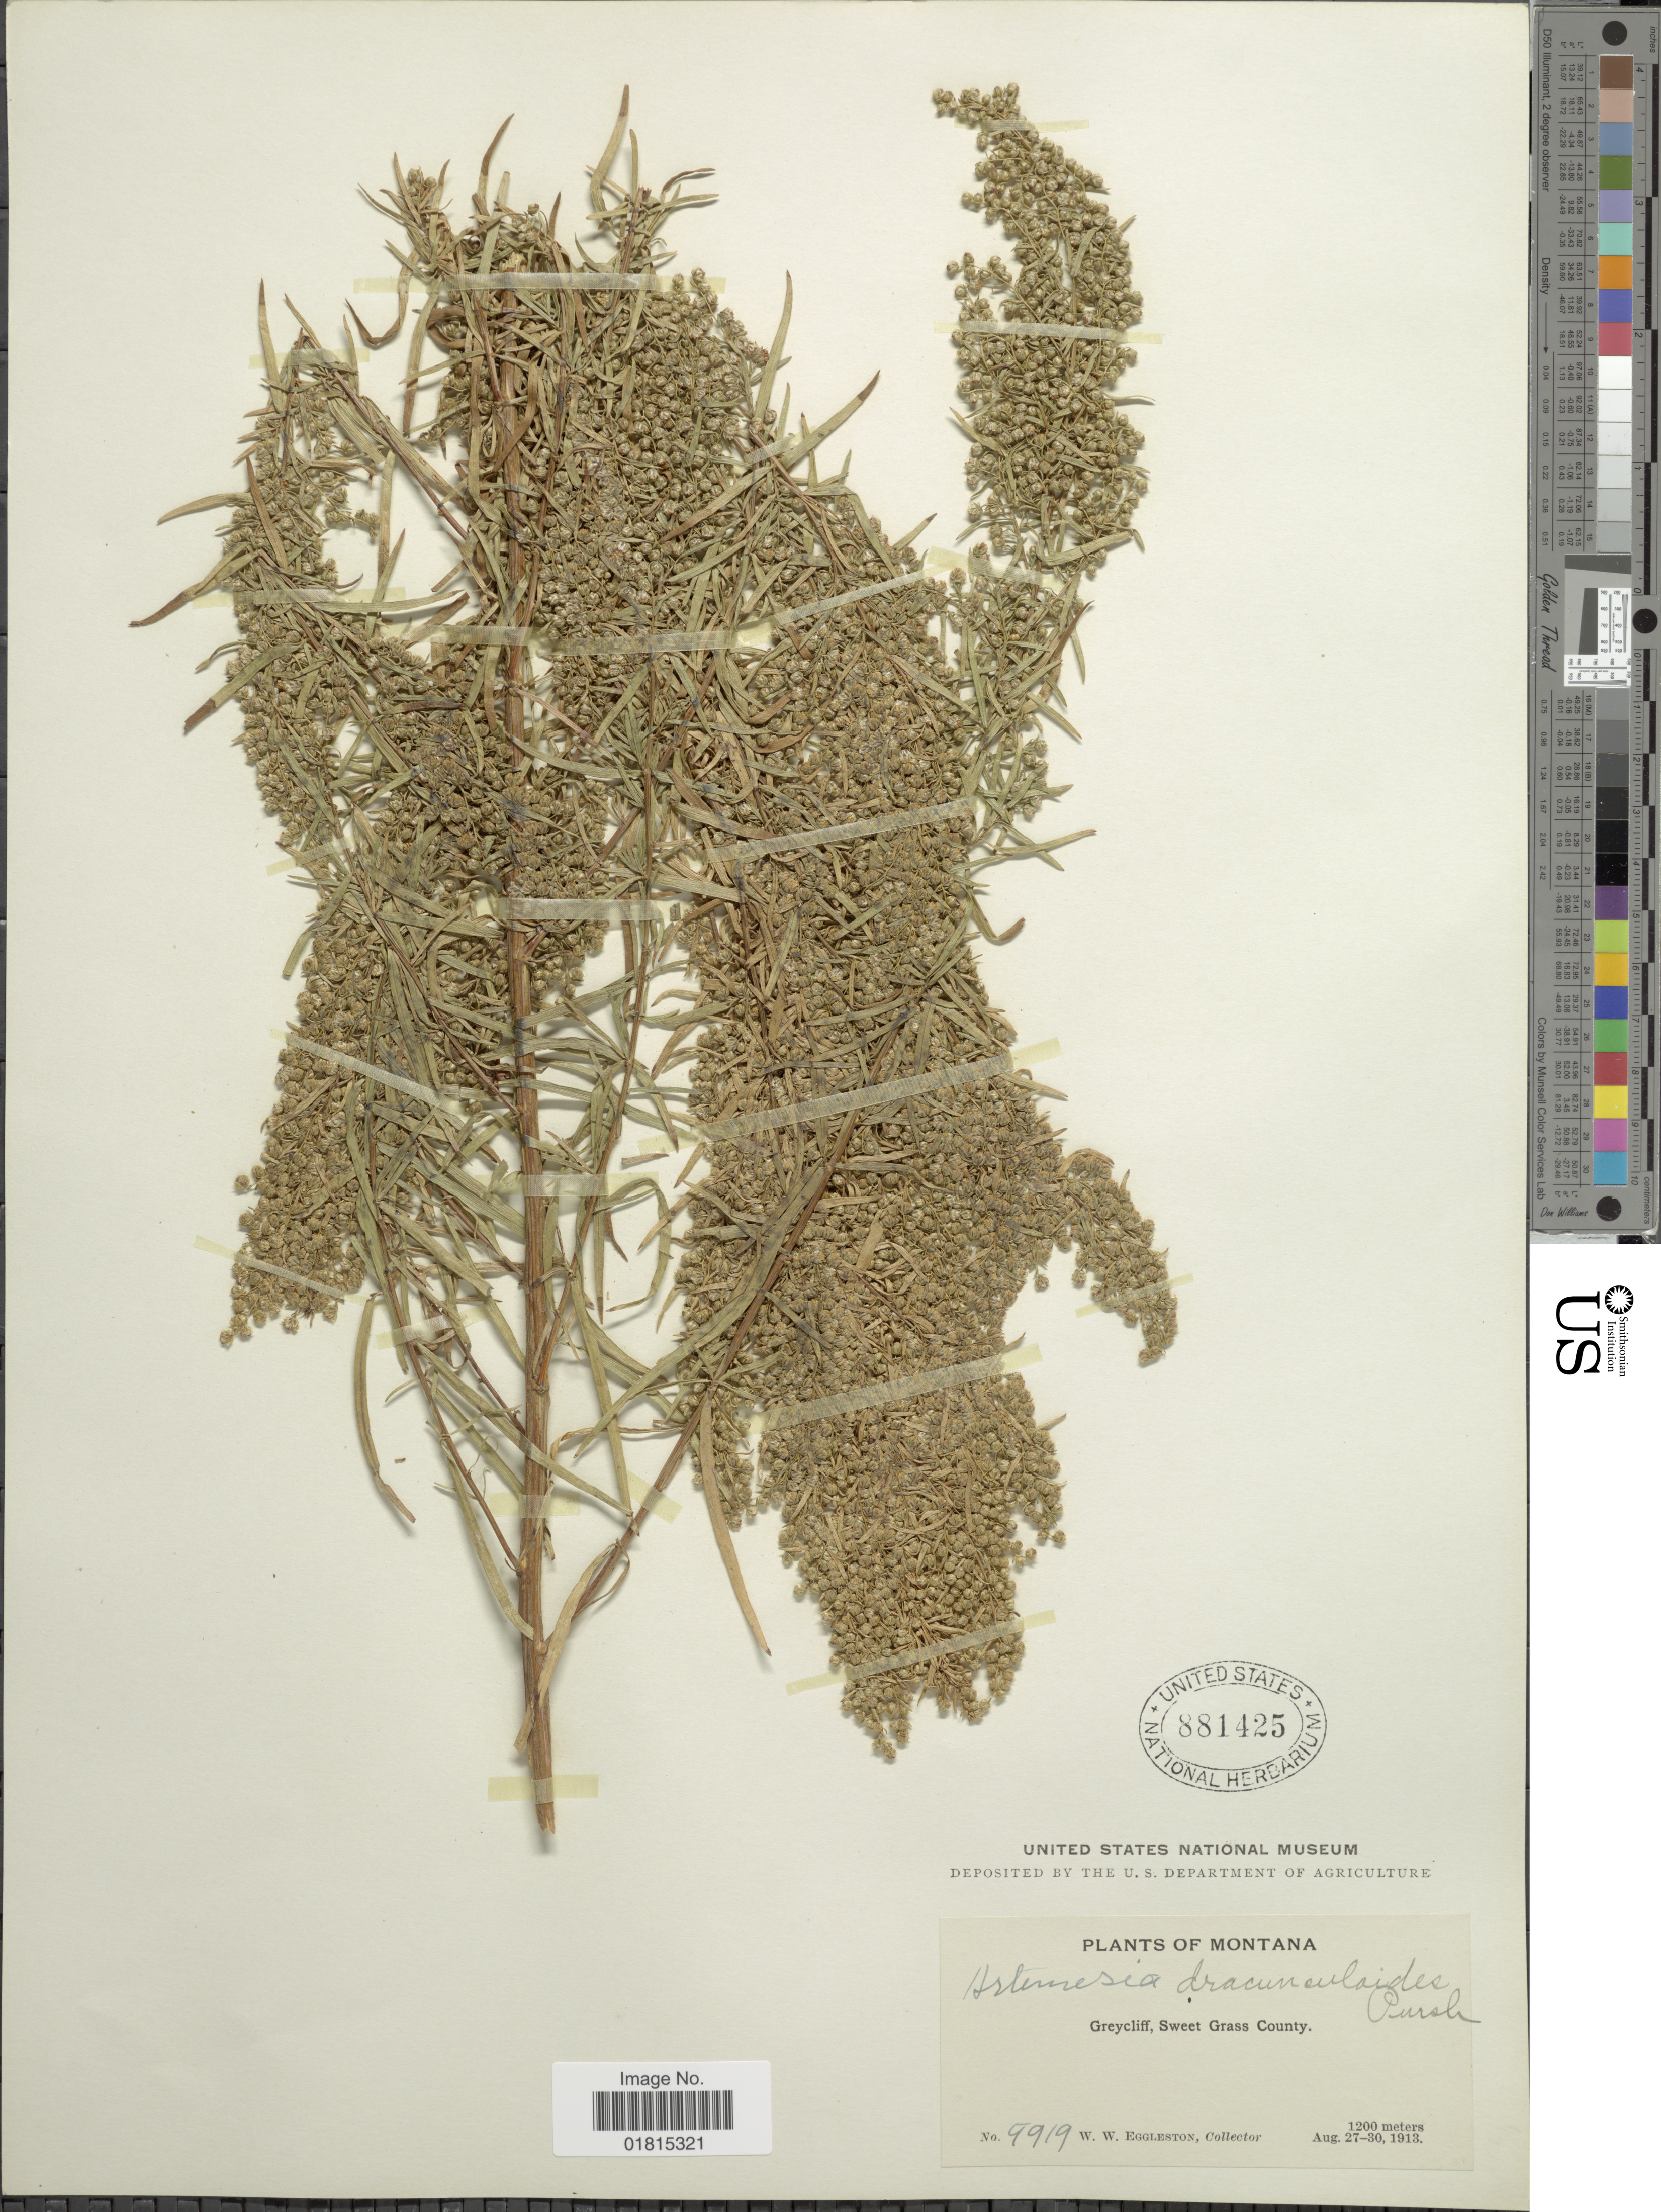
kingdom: Plantae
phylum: Tracheophyta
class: Magnoliopsida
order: Asterales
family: Asteraceae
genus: Artemisia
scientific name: Artemisia dracunculoides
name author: Pursh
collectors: W. W. Eggleston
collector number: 9919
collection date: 1913-08-27/1913-08-30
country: United States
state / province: Montana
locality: Greycliff, Sweet Grass County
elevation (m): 1200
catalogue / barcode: US 881425